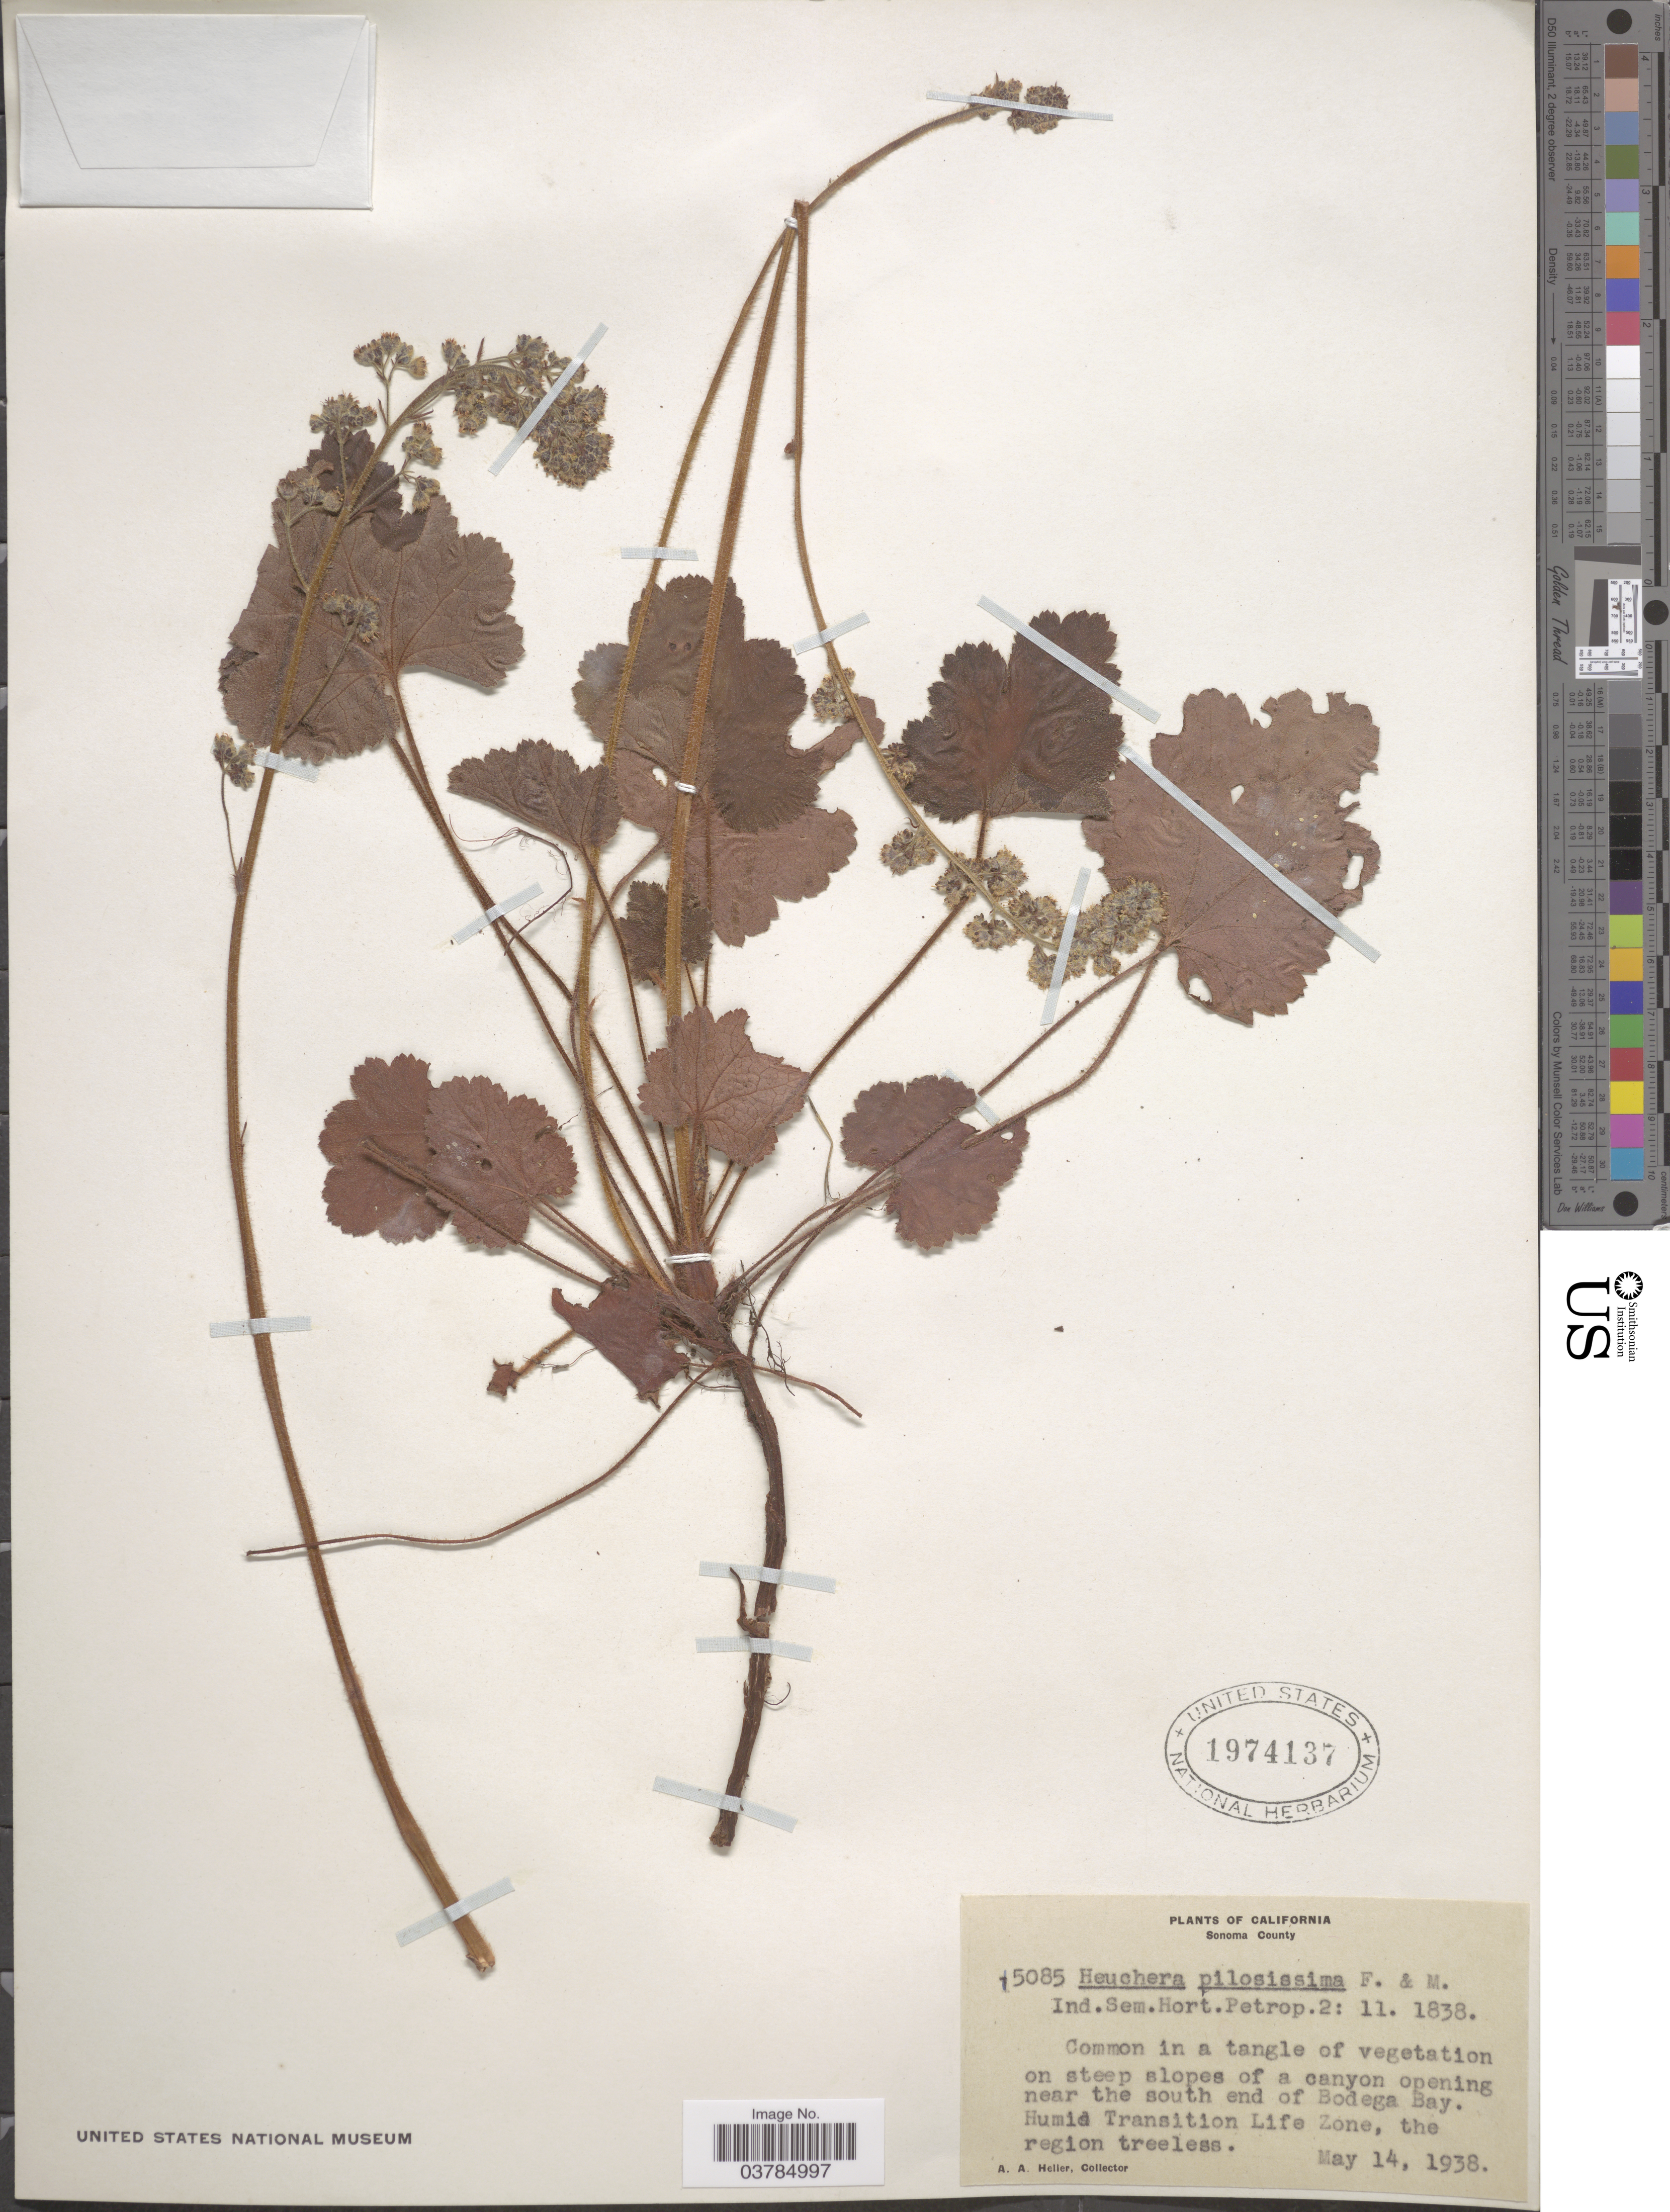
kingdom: Plantae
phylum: Tracheophyta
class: Magnoliopsida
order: Saxifragales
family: Saxifragaceae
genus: Heuchera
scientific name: Heuchera pilosissima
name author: Fisch. & C.A. Mey.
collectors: A. A. Heller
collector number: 15085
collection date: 1938-05-14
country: United States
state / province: California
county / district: Sonoma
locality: Sonoma County. Common in a tangle of vegetation on steep slopes of a canyon opening near the south end of Bodega Bay. Humid Transition Life Zone, the region treeless.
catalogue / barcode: US 1974137